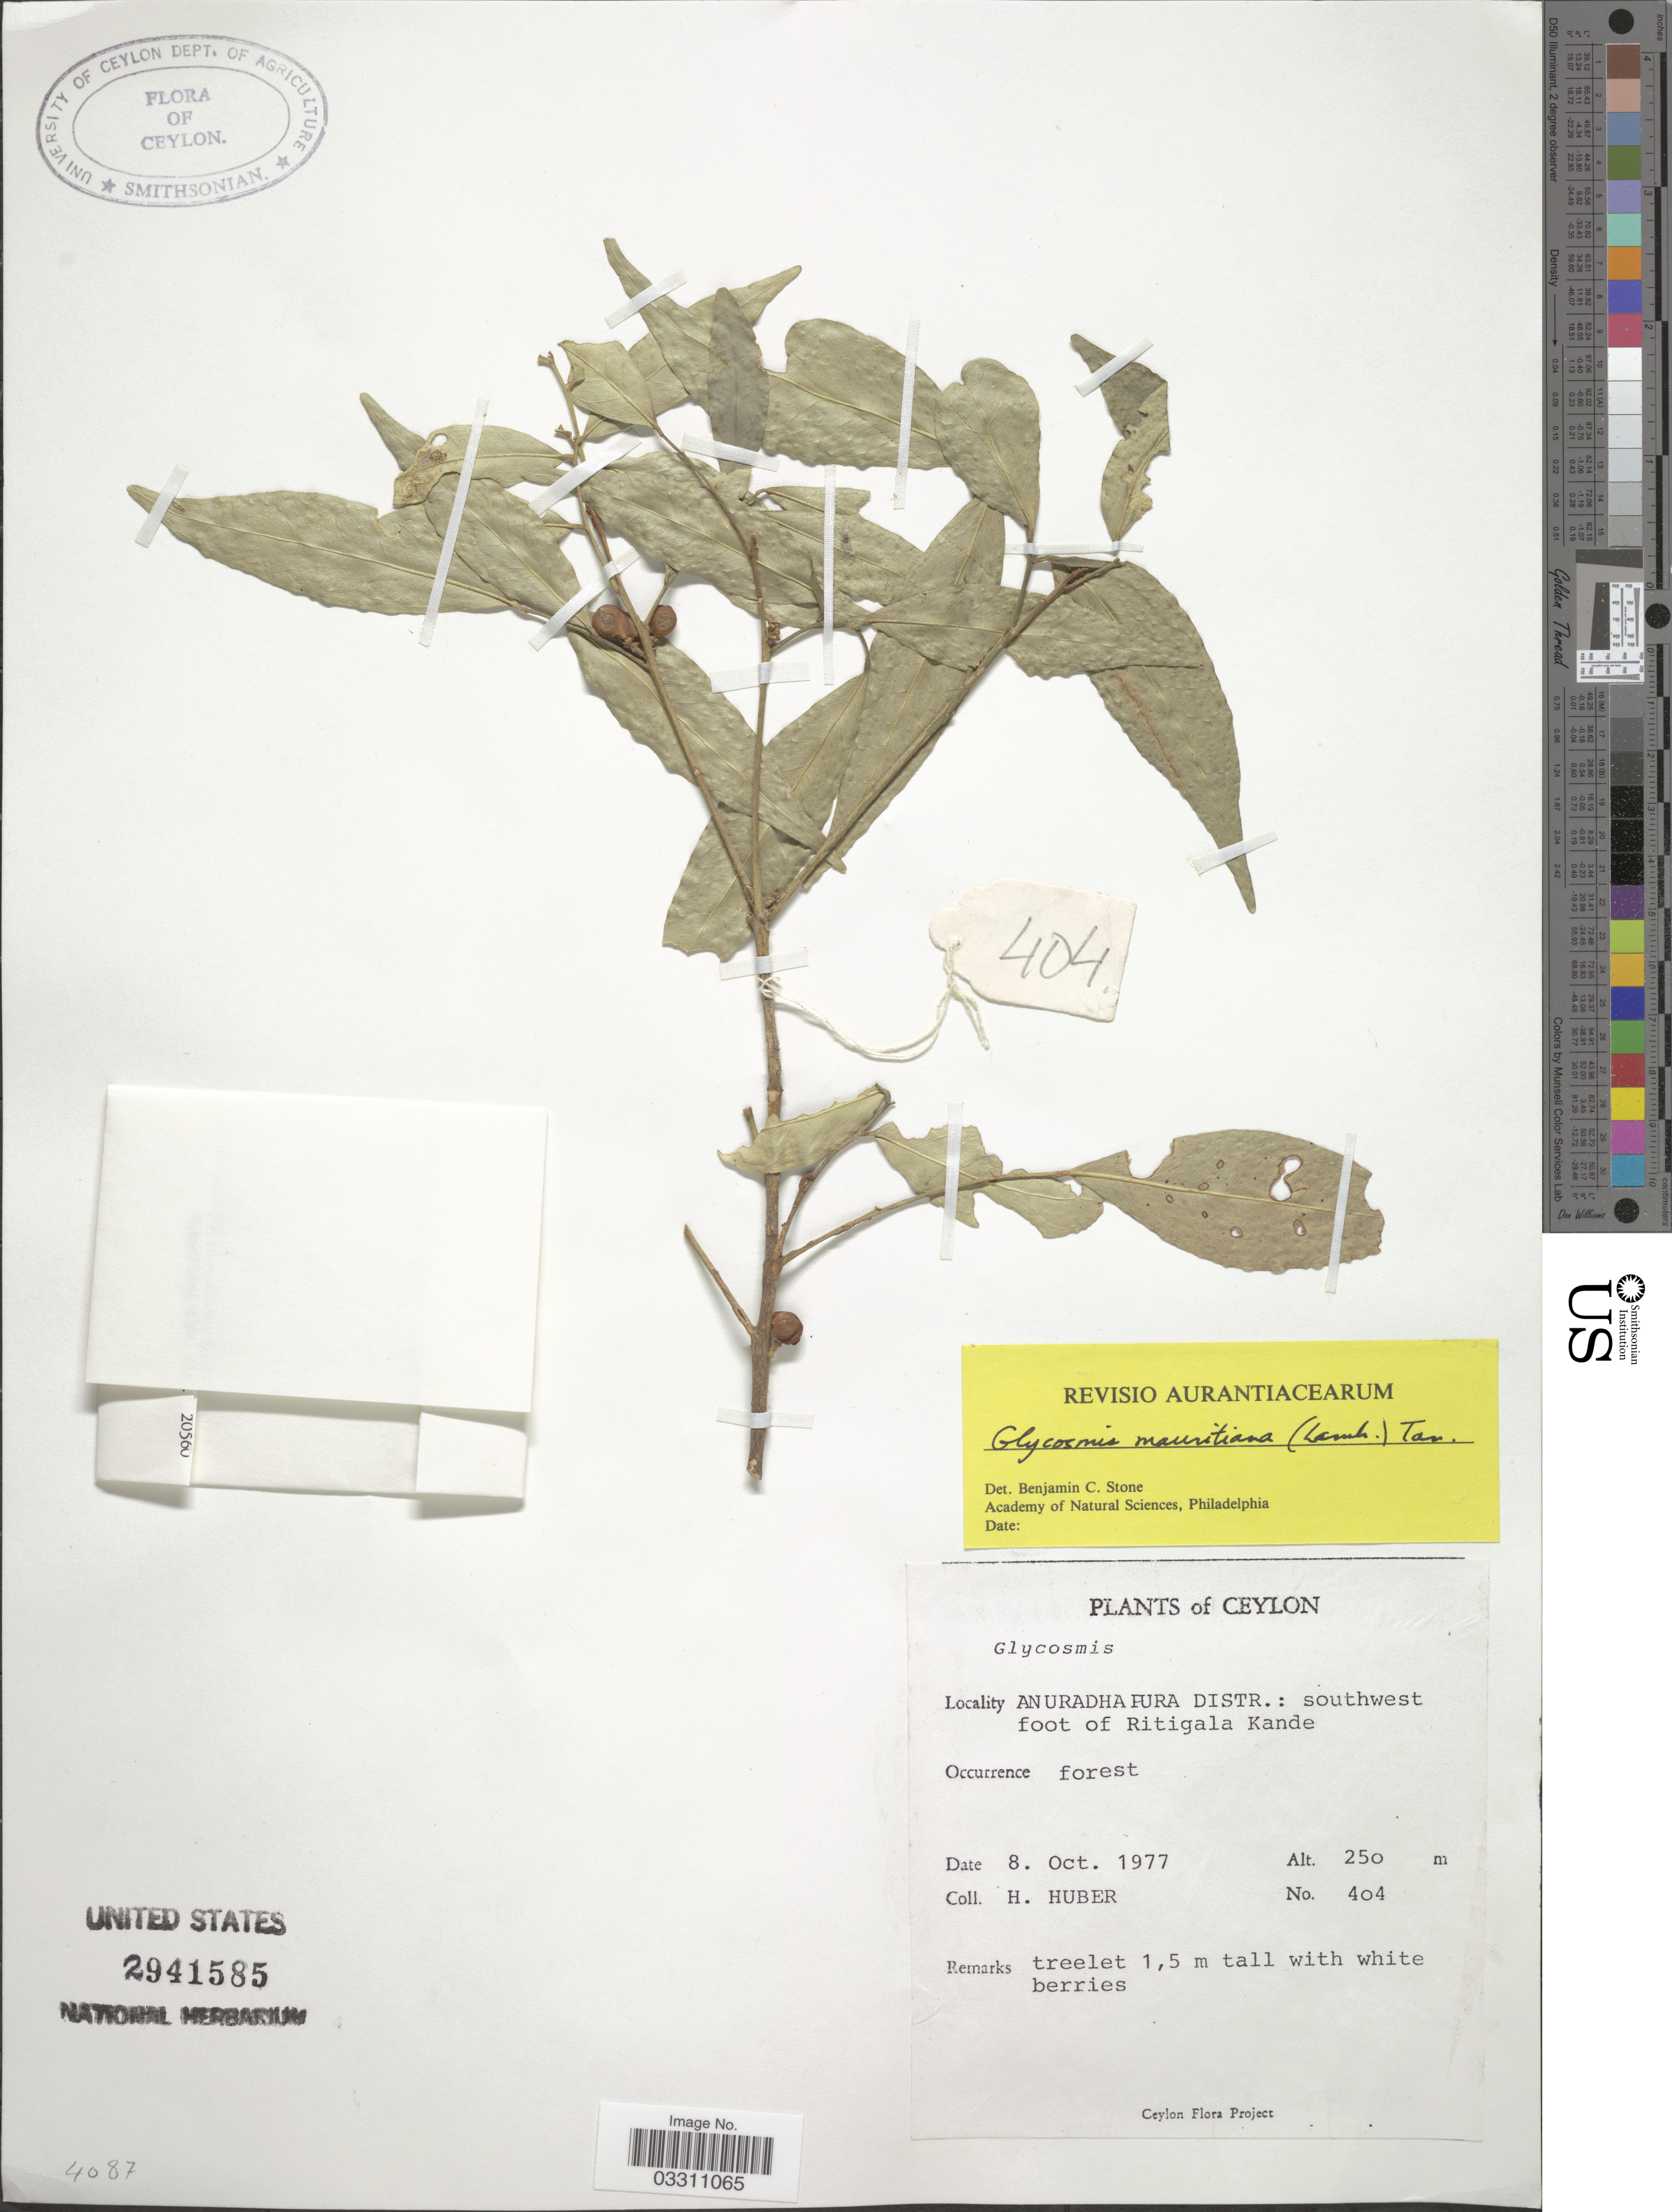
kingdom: Plantae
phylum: Tracheophyta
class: Magnoliopsida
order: Sapindales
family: Rutaceae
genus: Glycosmis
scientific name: Glycosmis mauritiana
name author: (Lamkey) Tanaka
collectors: H. Huber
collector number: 404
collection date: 1977-10-08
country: Sri Lanka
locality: Ceylon, Anuradhapura Distr.: southwest foot of Ritigala Kande.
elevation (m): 250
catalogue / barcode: US 2941585